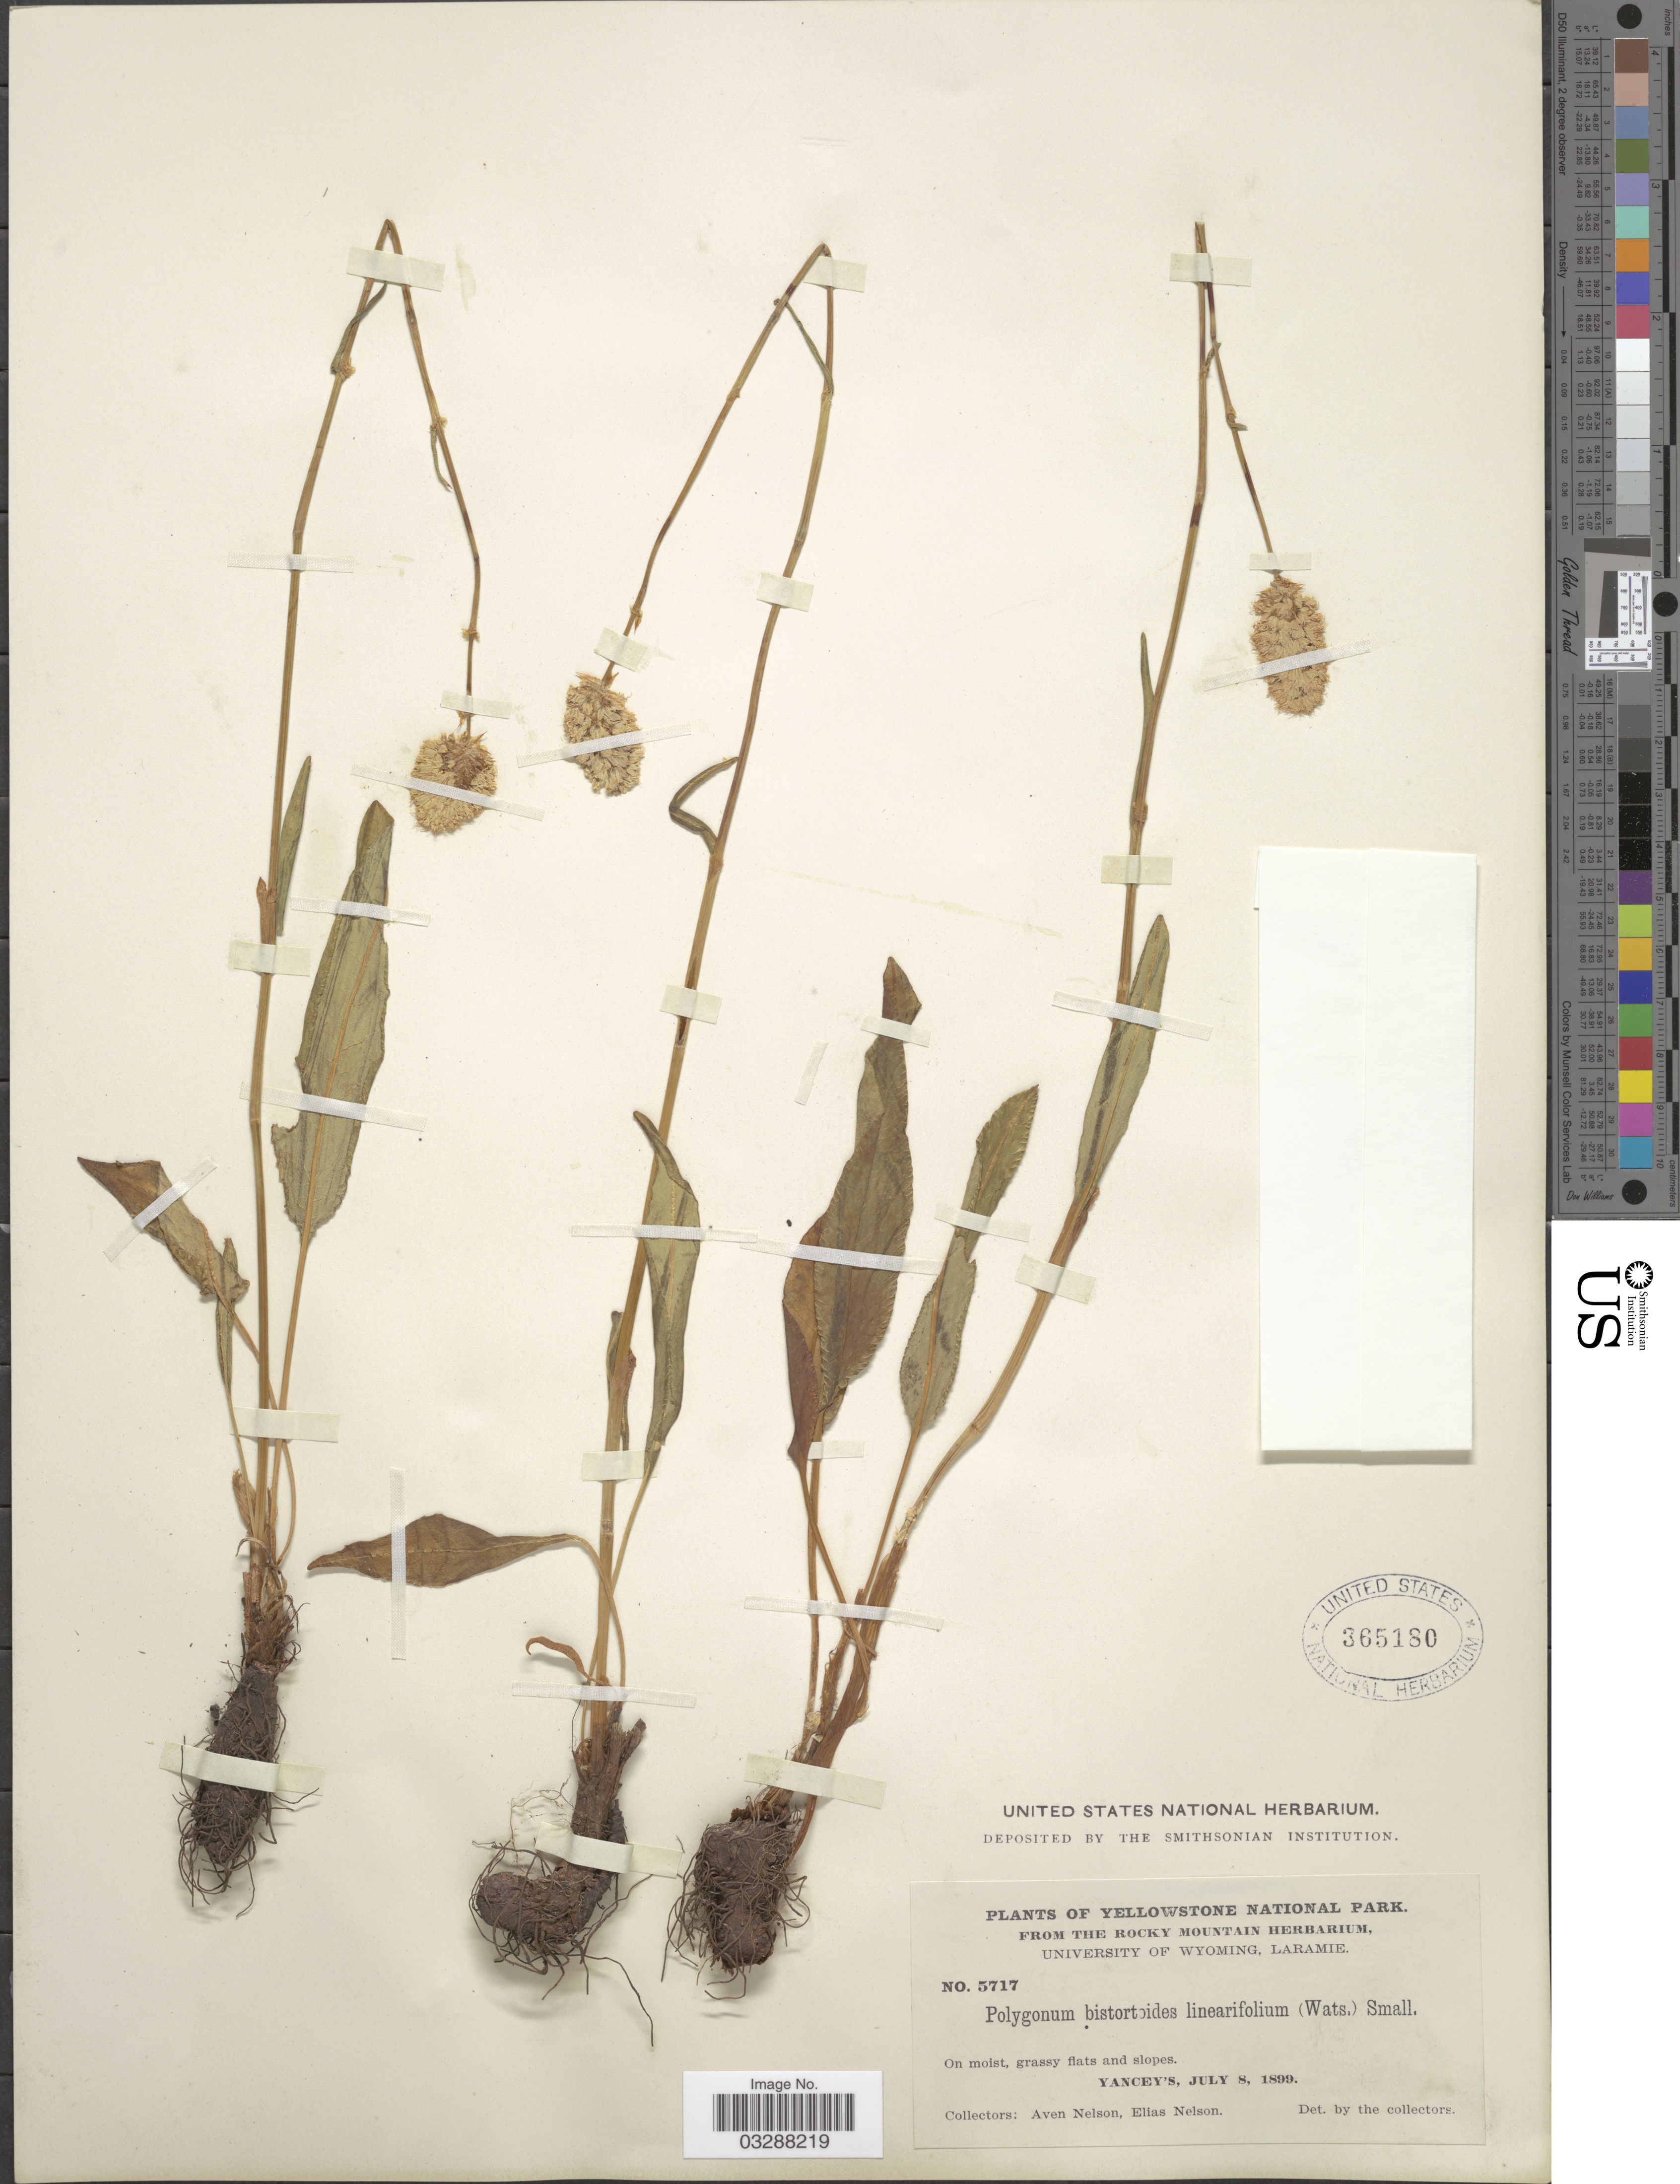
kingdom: Plantae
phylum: Tracheophyta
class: Magnoliopsida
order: Caryophyllales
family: Polygonaceae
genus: Bistorta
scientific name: Bistorta bistortoides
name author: (Pursh) Small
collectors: A. Nelson & E. Nelson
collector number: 5717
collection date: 1899-07-08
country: United States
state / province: Wyoming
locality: Yellowstone National Park. Yancey's.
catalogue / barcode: US 365180